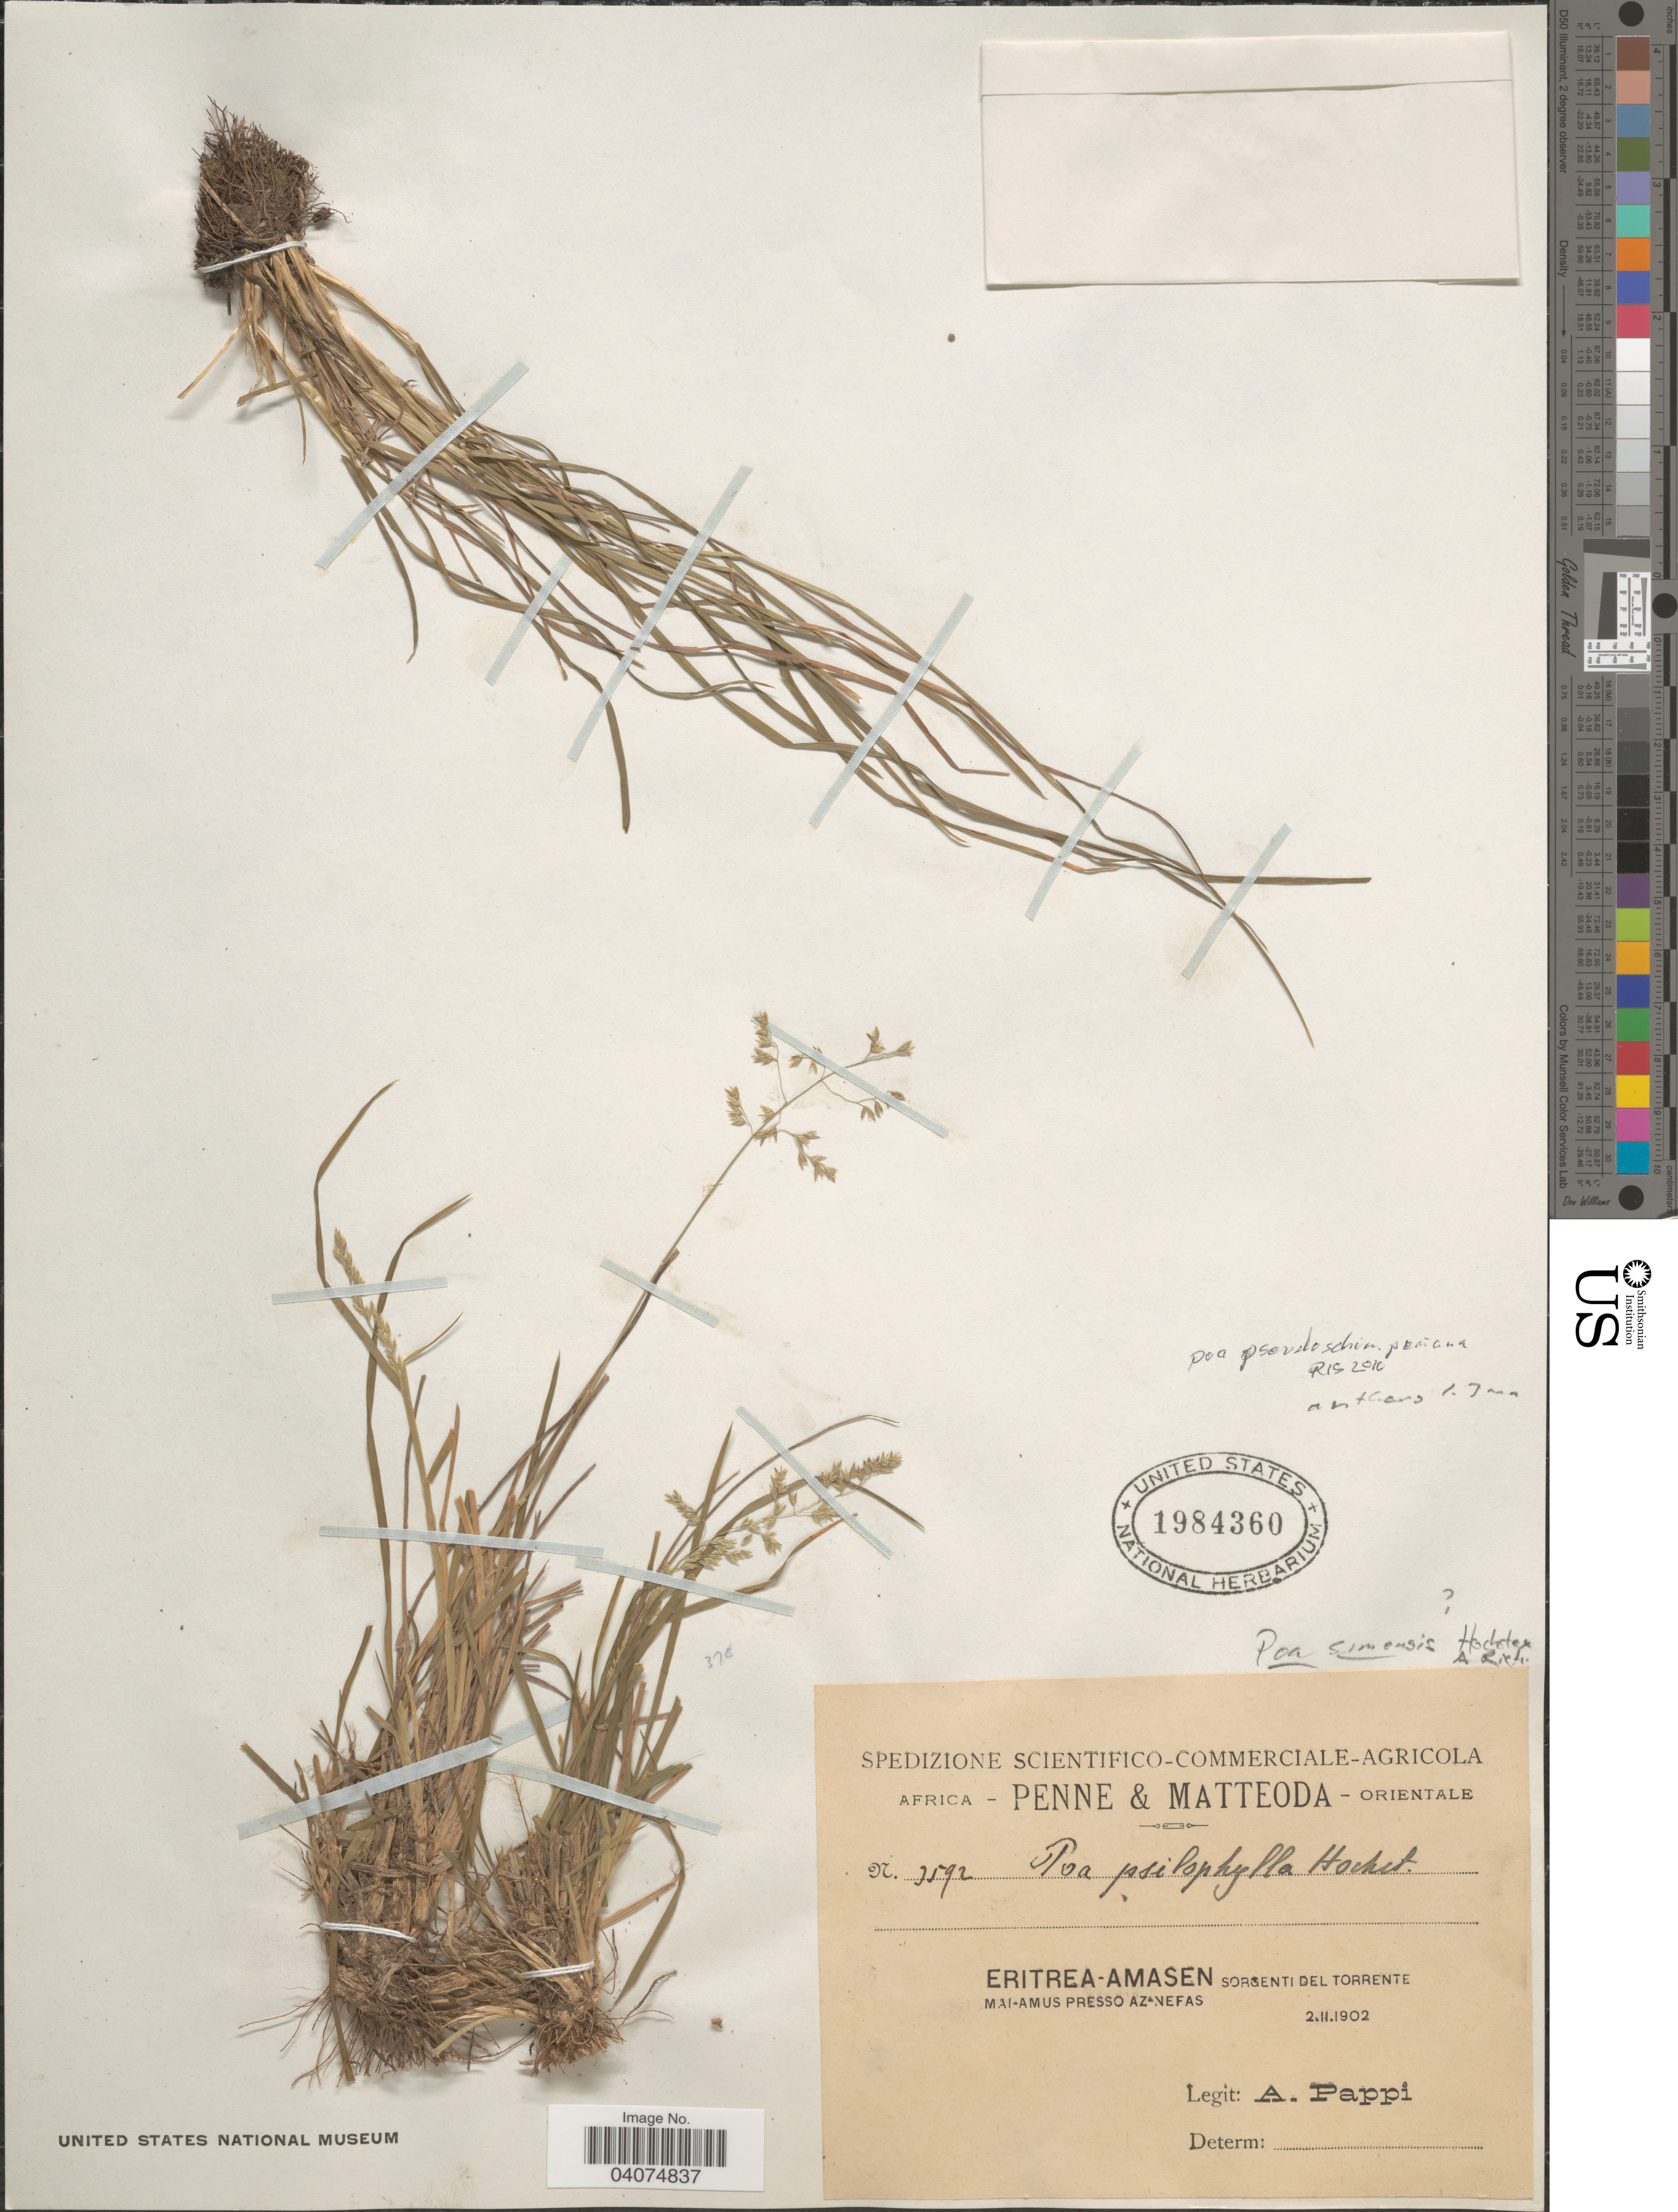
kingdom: Plantae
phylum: Tracheophyta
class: Liliopsida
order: Poales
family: Poaceae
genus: Poa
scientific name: Poa pseudoschimperiana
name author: Chiov.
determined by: Soreng, Robert J., Research Associate (BOT), Smithsonian Institution - National Museum of Natural History (UNITED STATES)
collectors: A. Pappi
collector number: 3592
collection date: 1902-02-02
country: Eritrea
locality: Africa Orientale. Amasen. Sorgenti del Torrente. Mai-Amus Presso Az-Nefas.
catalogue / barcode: US 1984360